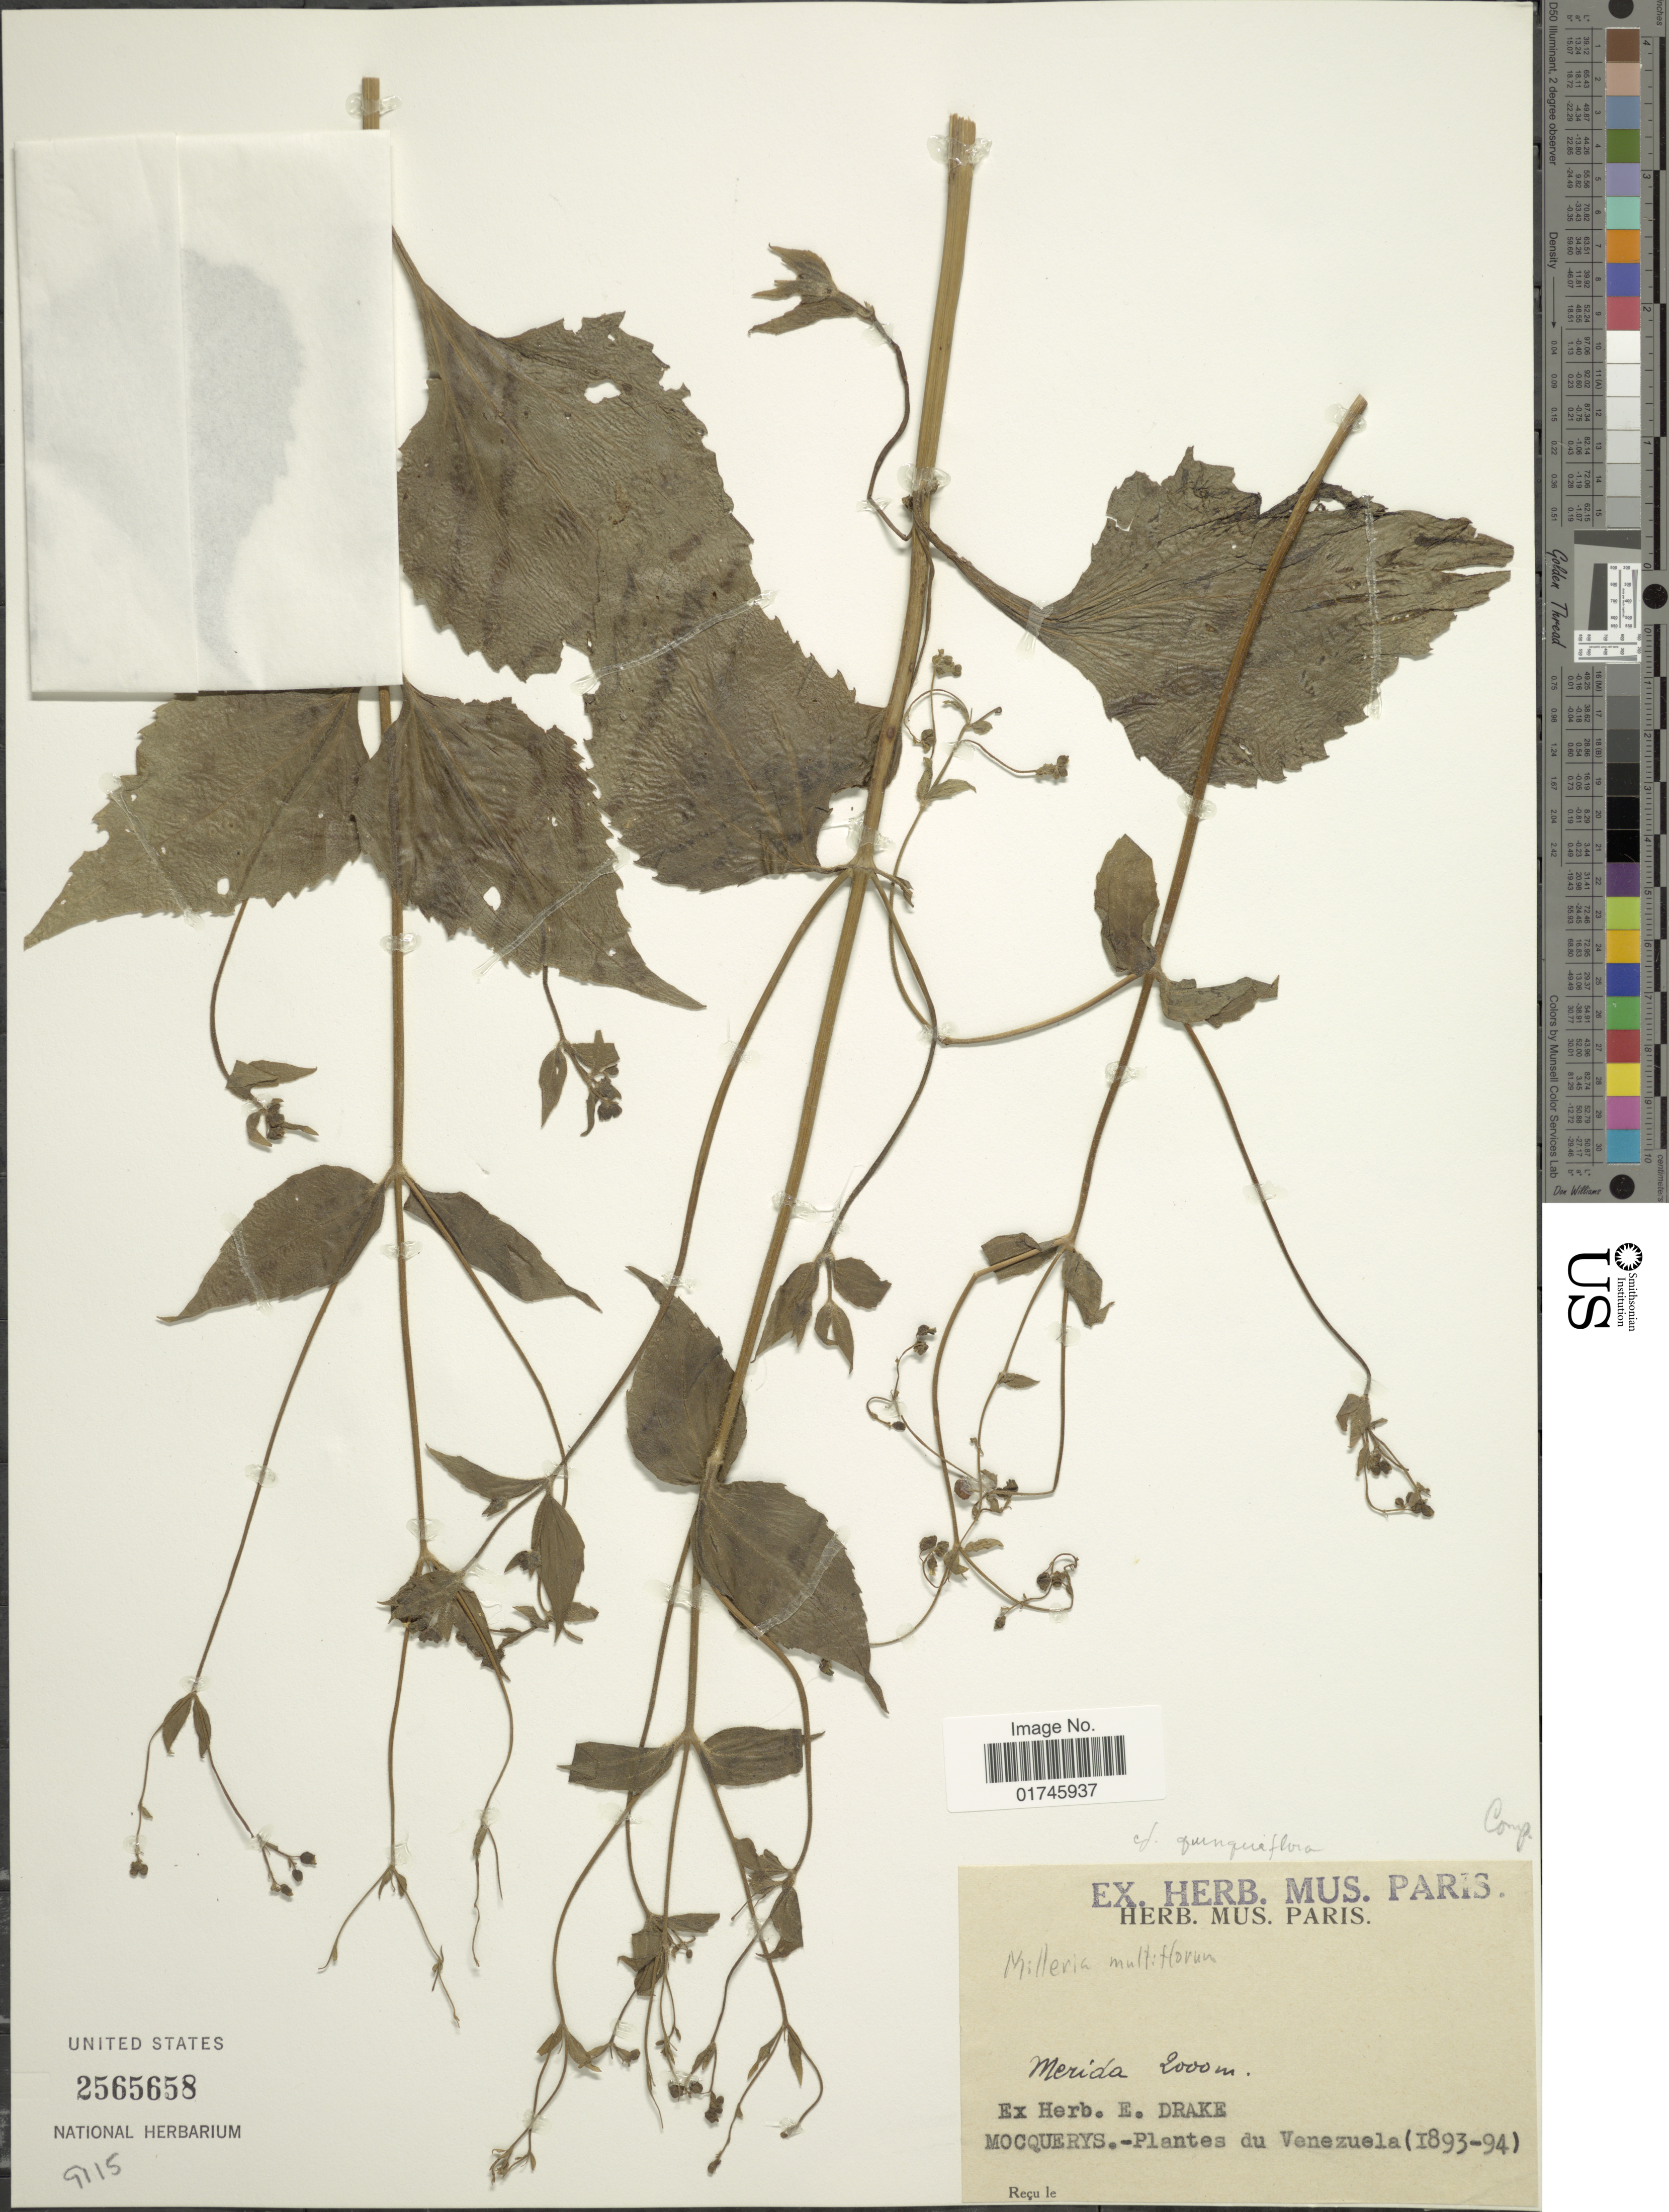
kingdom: Plantae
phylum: Tracheophyta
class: Magnoliopsida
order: Asterales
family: Asteraceae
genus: Milleria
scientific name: Milleria quinqueflora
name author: L.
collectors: A. Mocquerys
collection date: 1893/1894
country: Venezuela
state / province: Mérida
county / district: Libertador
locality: Mérida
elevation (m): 2000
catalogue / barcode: US 2565658